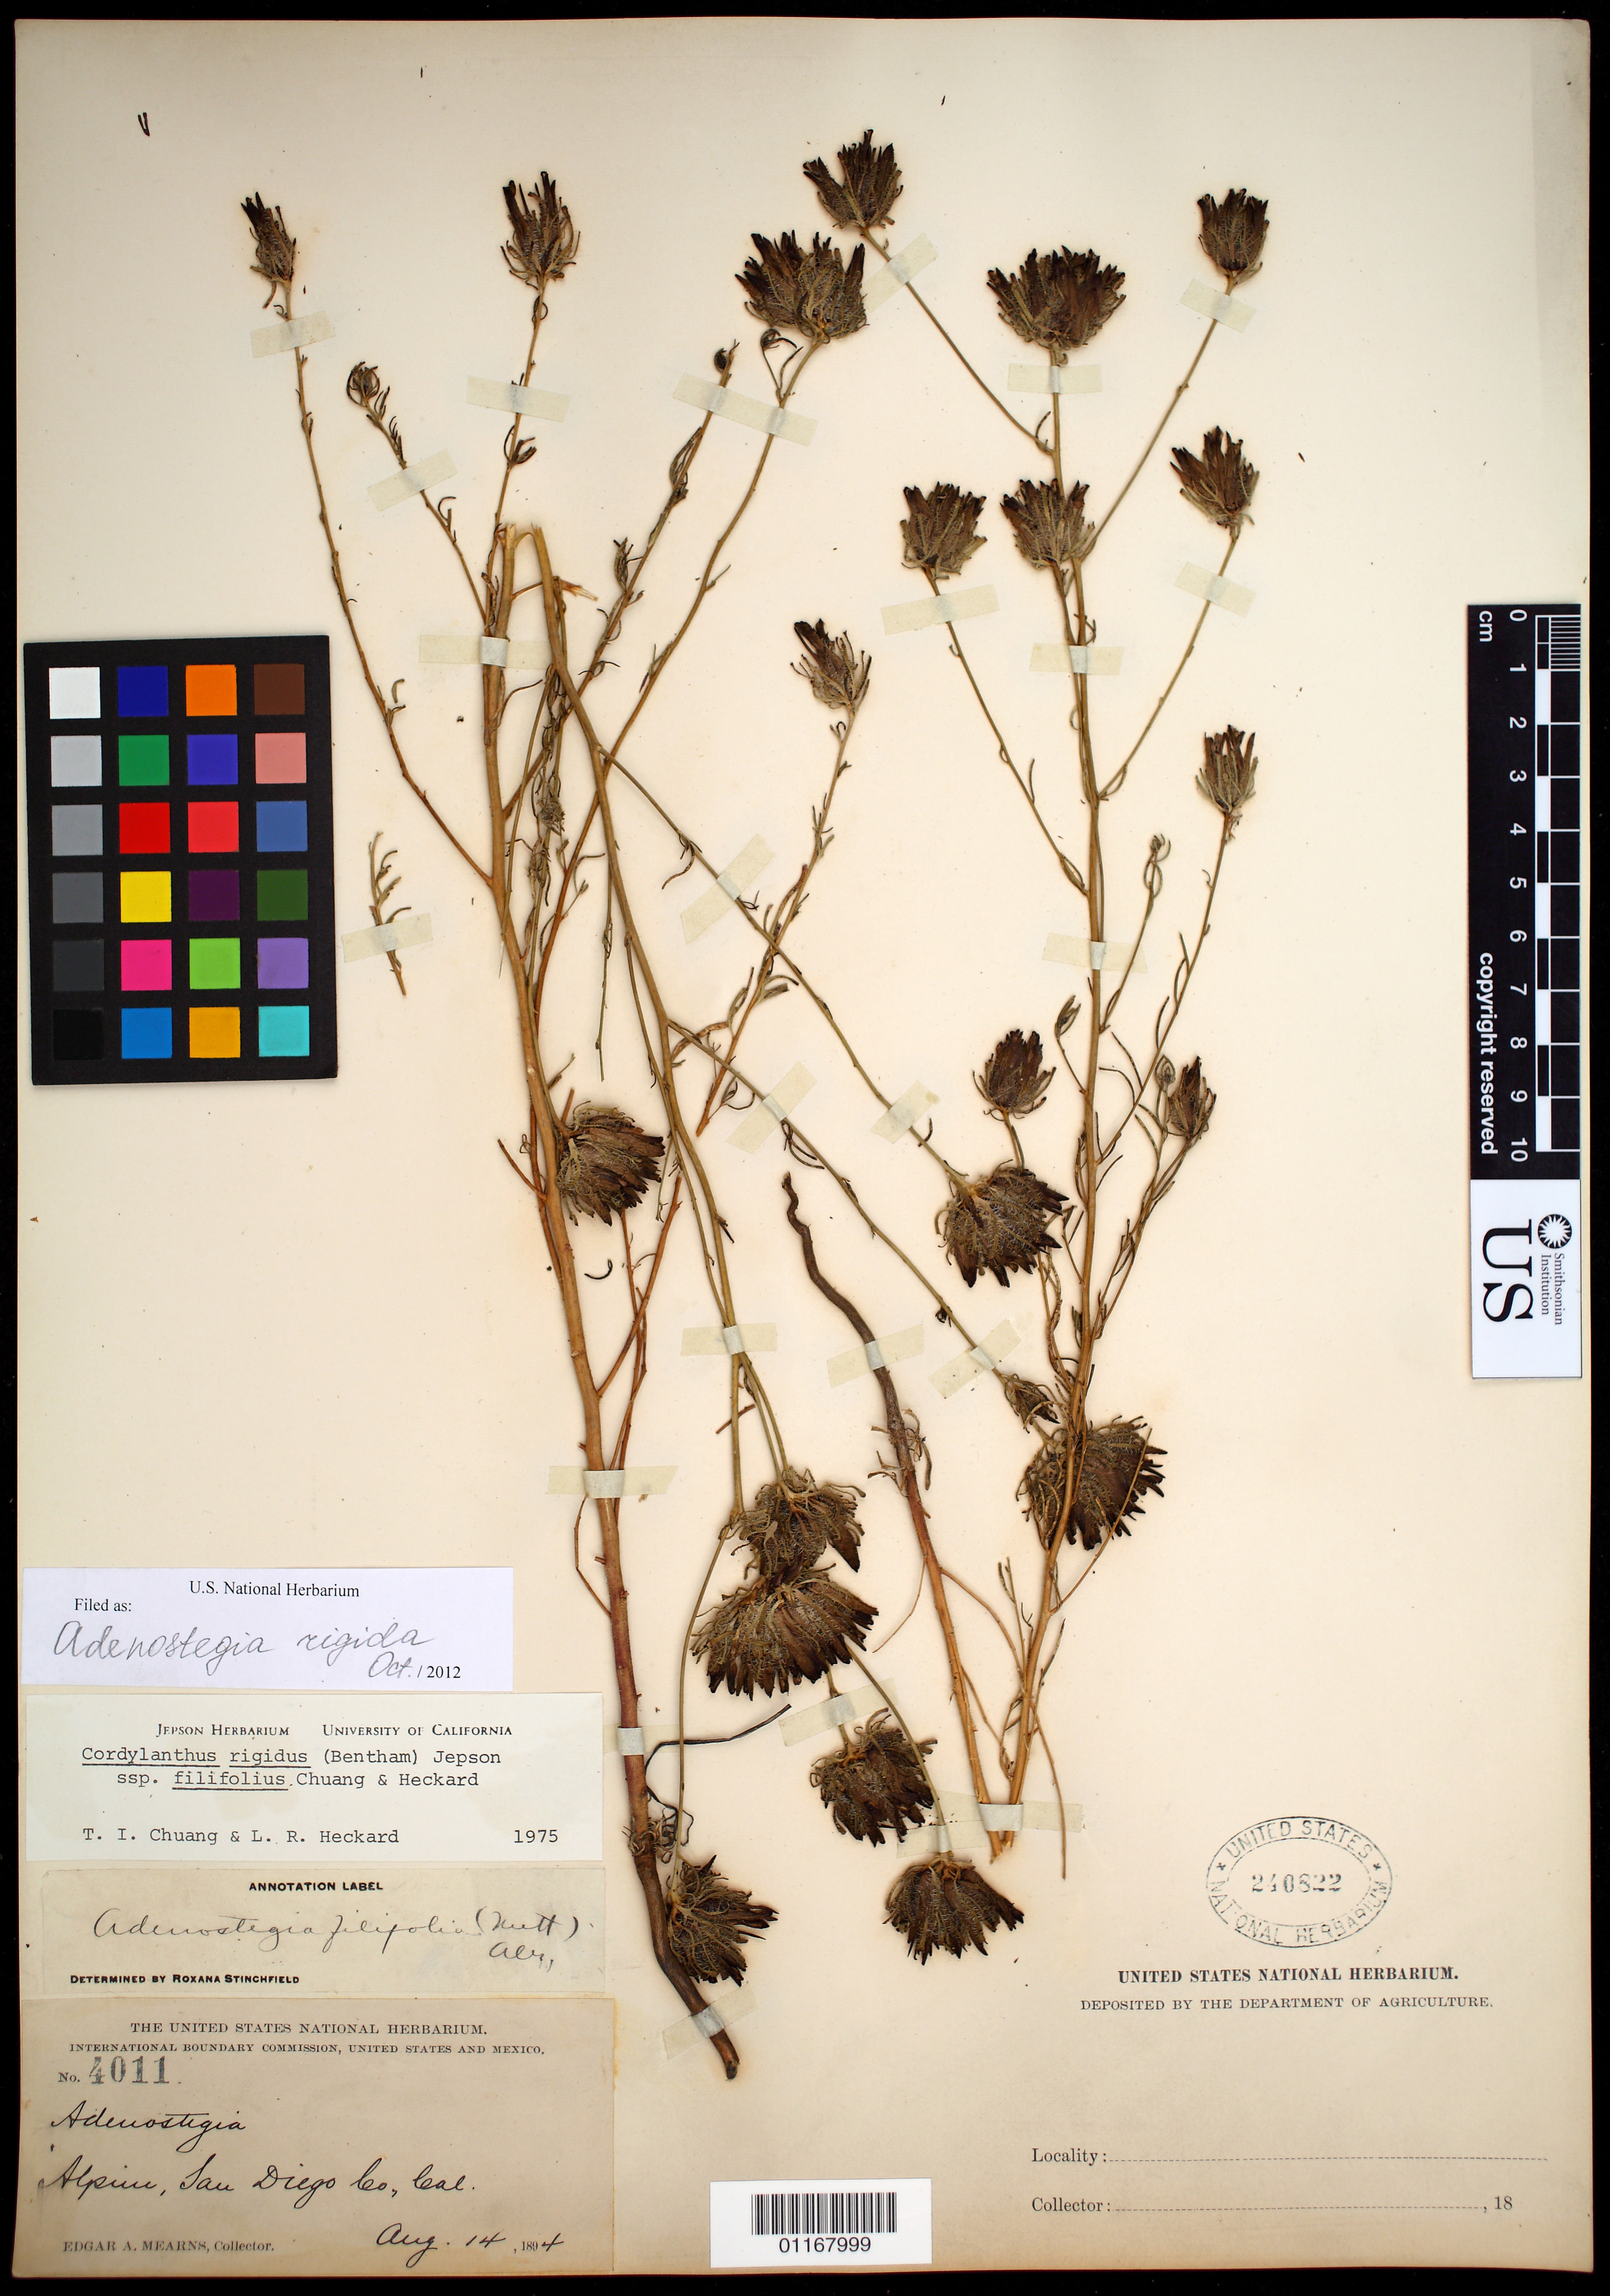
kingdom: Plantae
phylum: Tracheophyta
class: Magnoliopsida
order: Lamiales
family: Orobanchaceae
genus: Cordylanthus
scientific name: Cordylanthus rigidus subsp. filifolius T.I. Chuang & Heckard, ined.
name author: T.I. Chuang & Heckard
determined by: Barringer, K. A.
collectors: E. A. Mearns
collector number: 4011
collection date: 1894-08-14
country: United States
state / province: California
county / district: San Diego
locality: Alpine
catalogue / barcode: US 240822